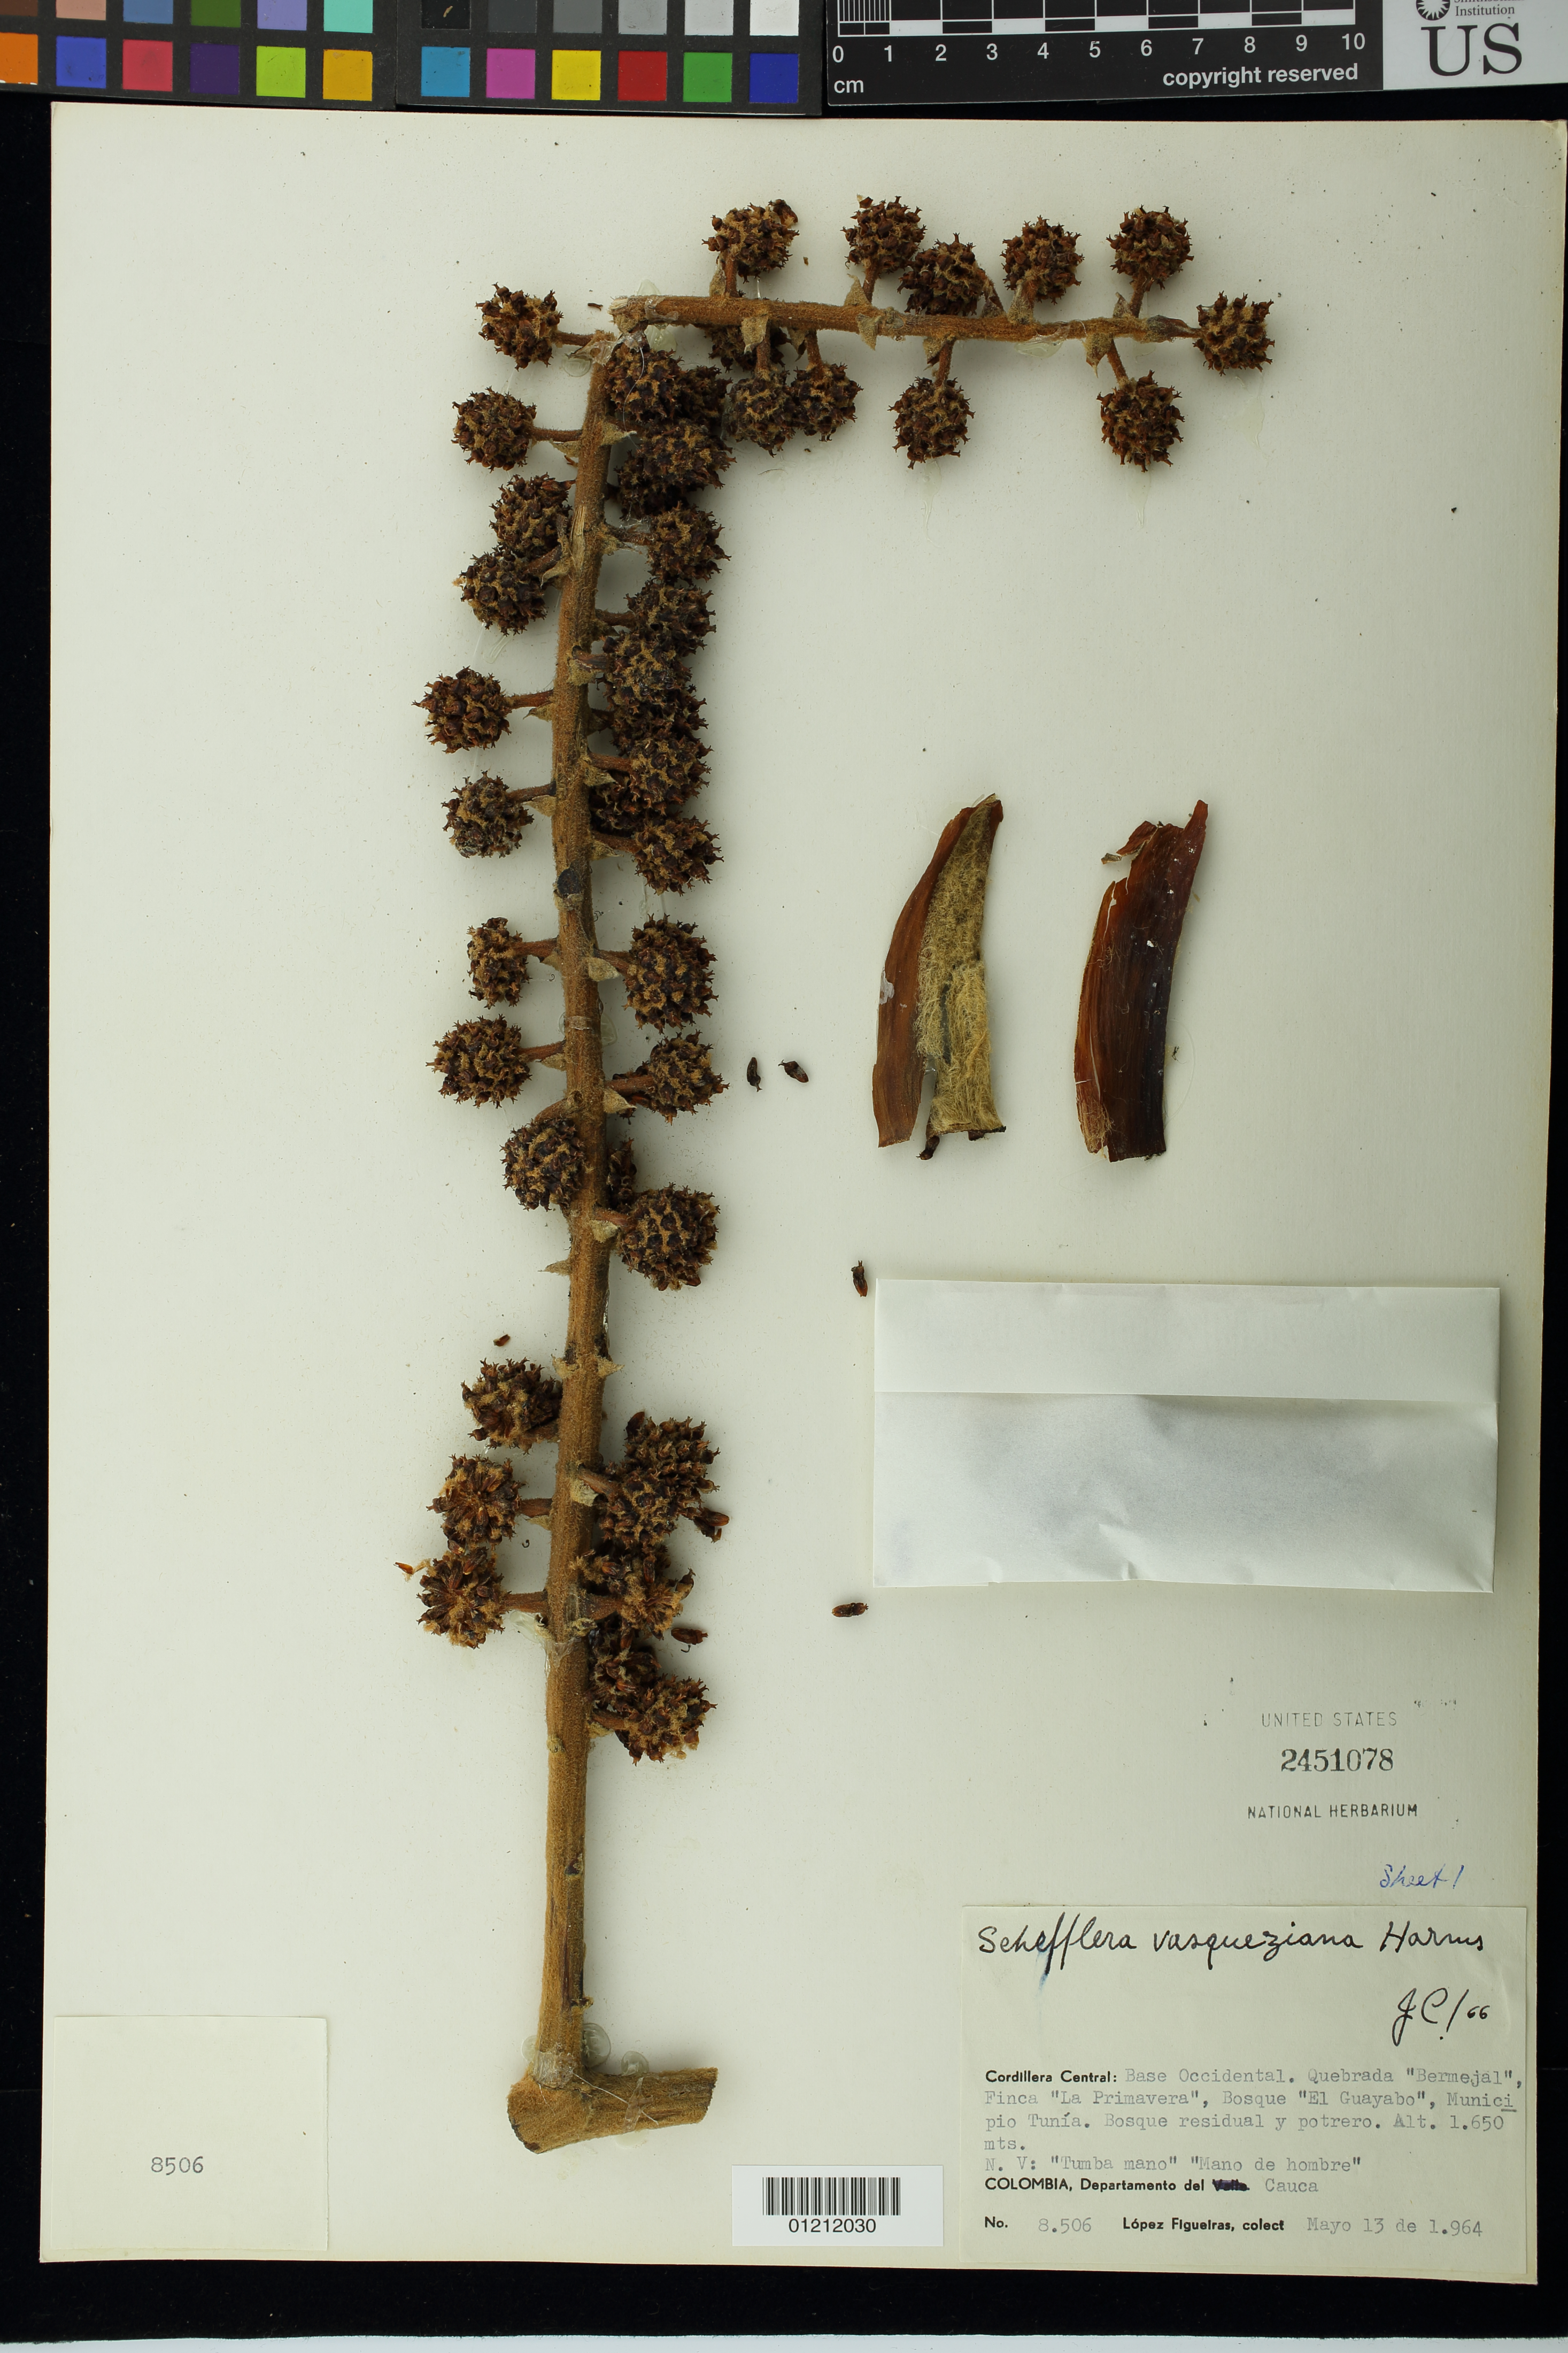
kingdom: Plantae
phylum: Tracheophyta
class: Magnoliopsida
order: Apiales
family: Araliaceae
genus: Schefflera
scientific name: Schefflera vasqueziana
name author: Harms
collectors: M. López Figueiras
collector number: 8506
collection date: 1964-05-13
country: Colombia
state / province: Cauca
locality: Cordillera Central: Base Occidental. Quebrada "Bermejal", Finca "La Primavera", Bosque "El Guayabo", Municipio Tunía. Bosque residual y potrero.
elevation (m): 1650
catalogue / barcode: US 2451078